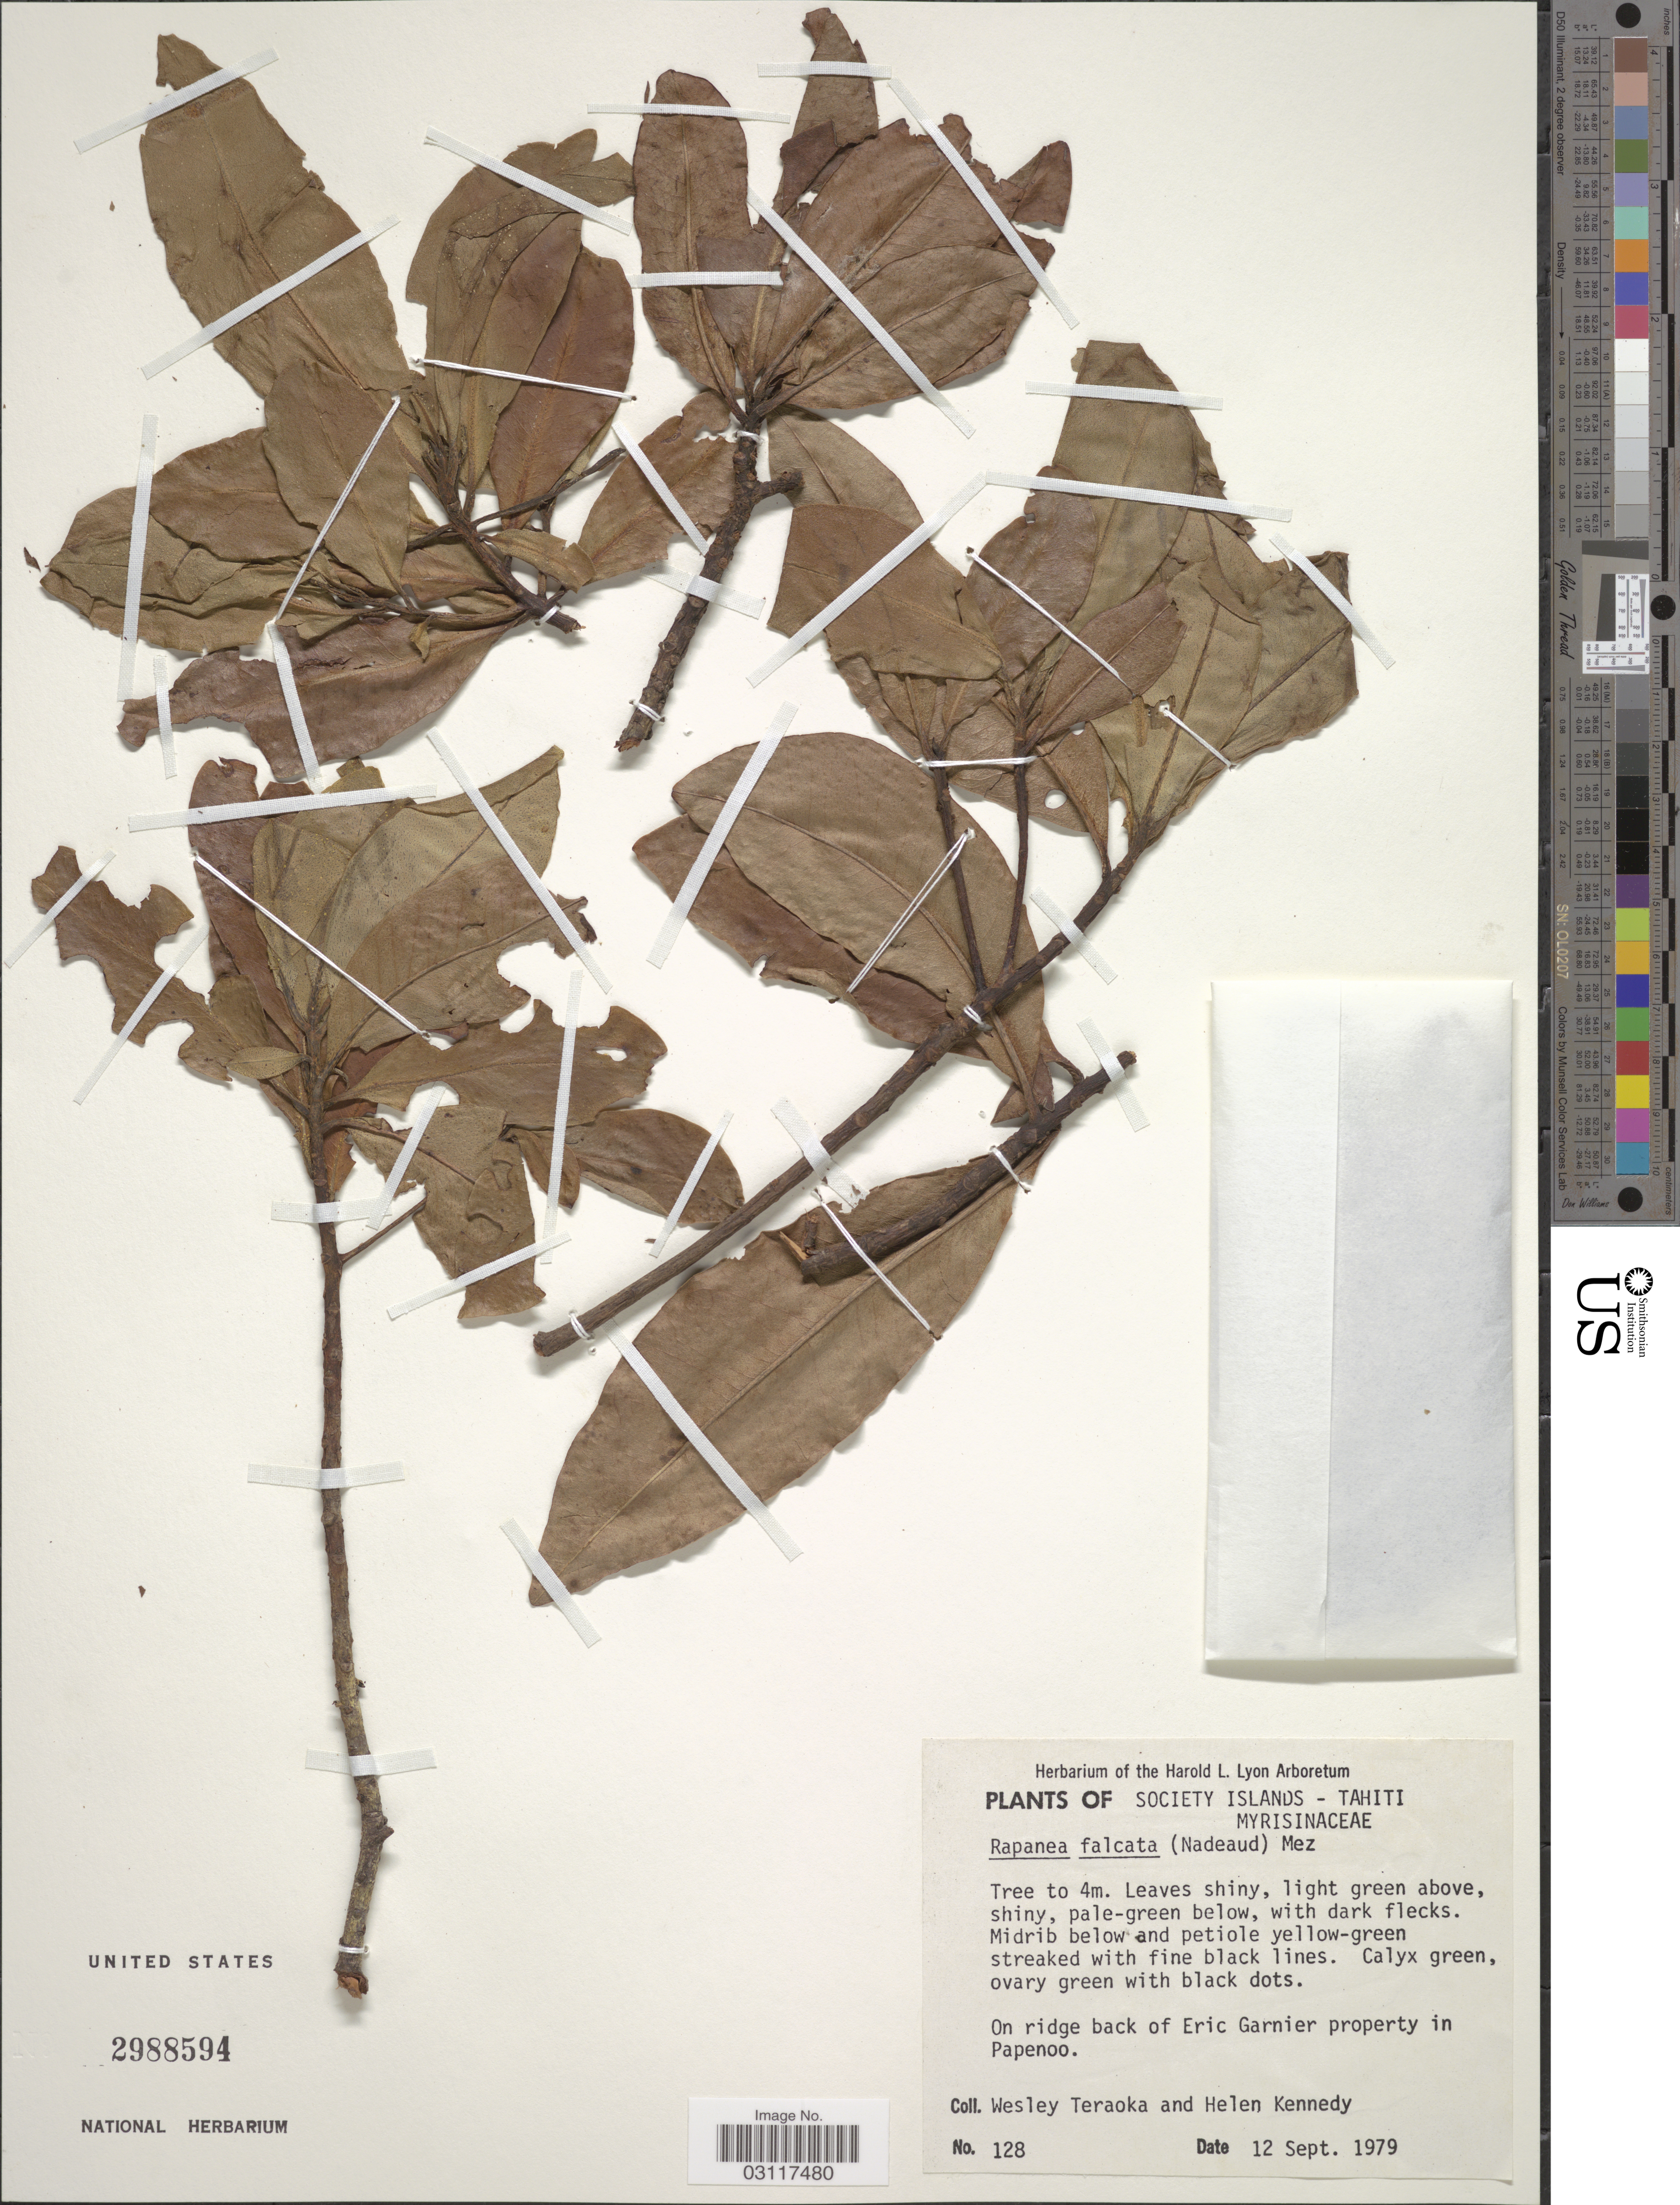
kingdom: Plantae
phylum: Tracheophyta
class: Magnoliopsida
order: Ericales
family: Primulaceae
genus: Myrsine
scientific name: Myrsine falcata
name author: Nadeaud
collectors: W. Teraoka & H. Kennedy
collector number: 128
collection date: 1979-09-12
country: French Polynesia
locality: Society Islands - Tahiti, On ridge back of Eric Garnier property in Papenoo.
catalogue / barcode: US 2988594